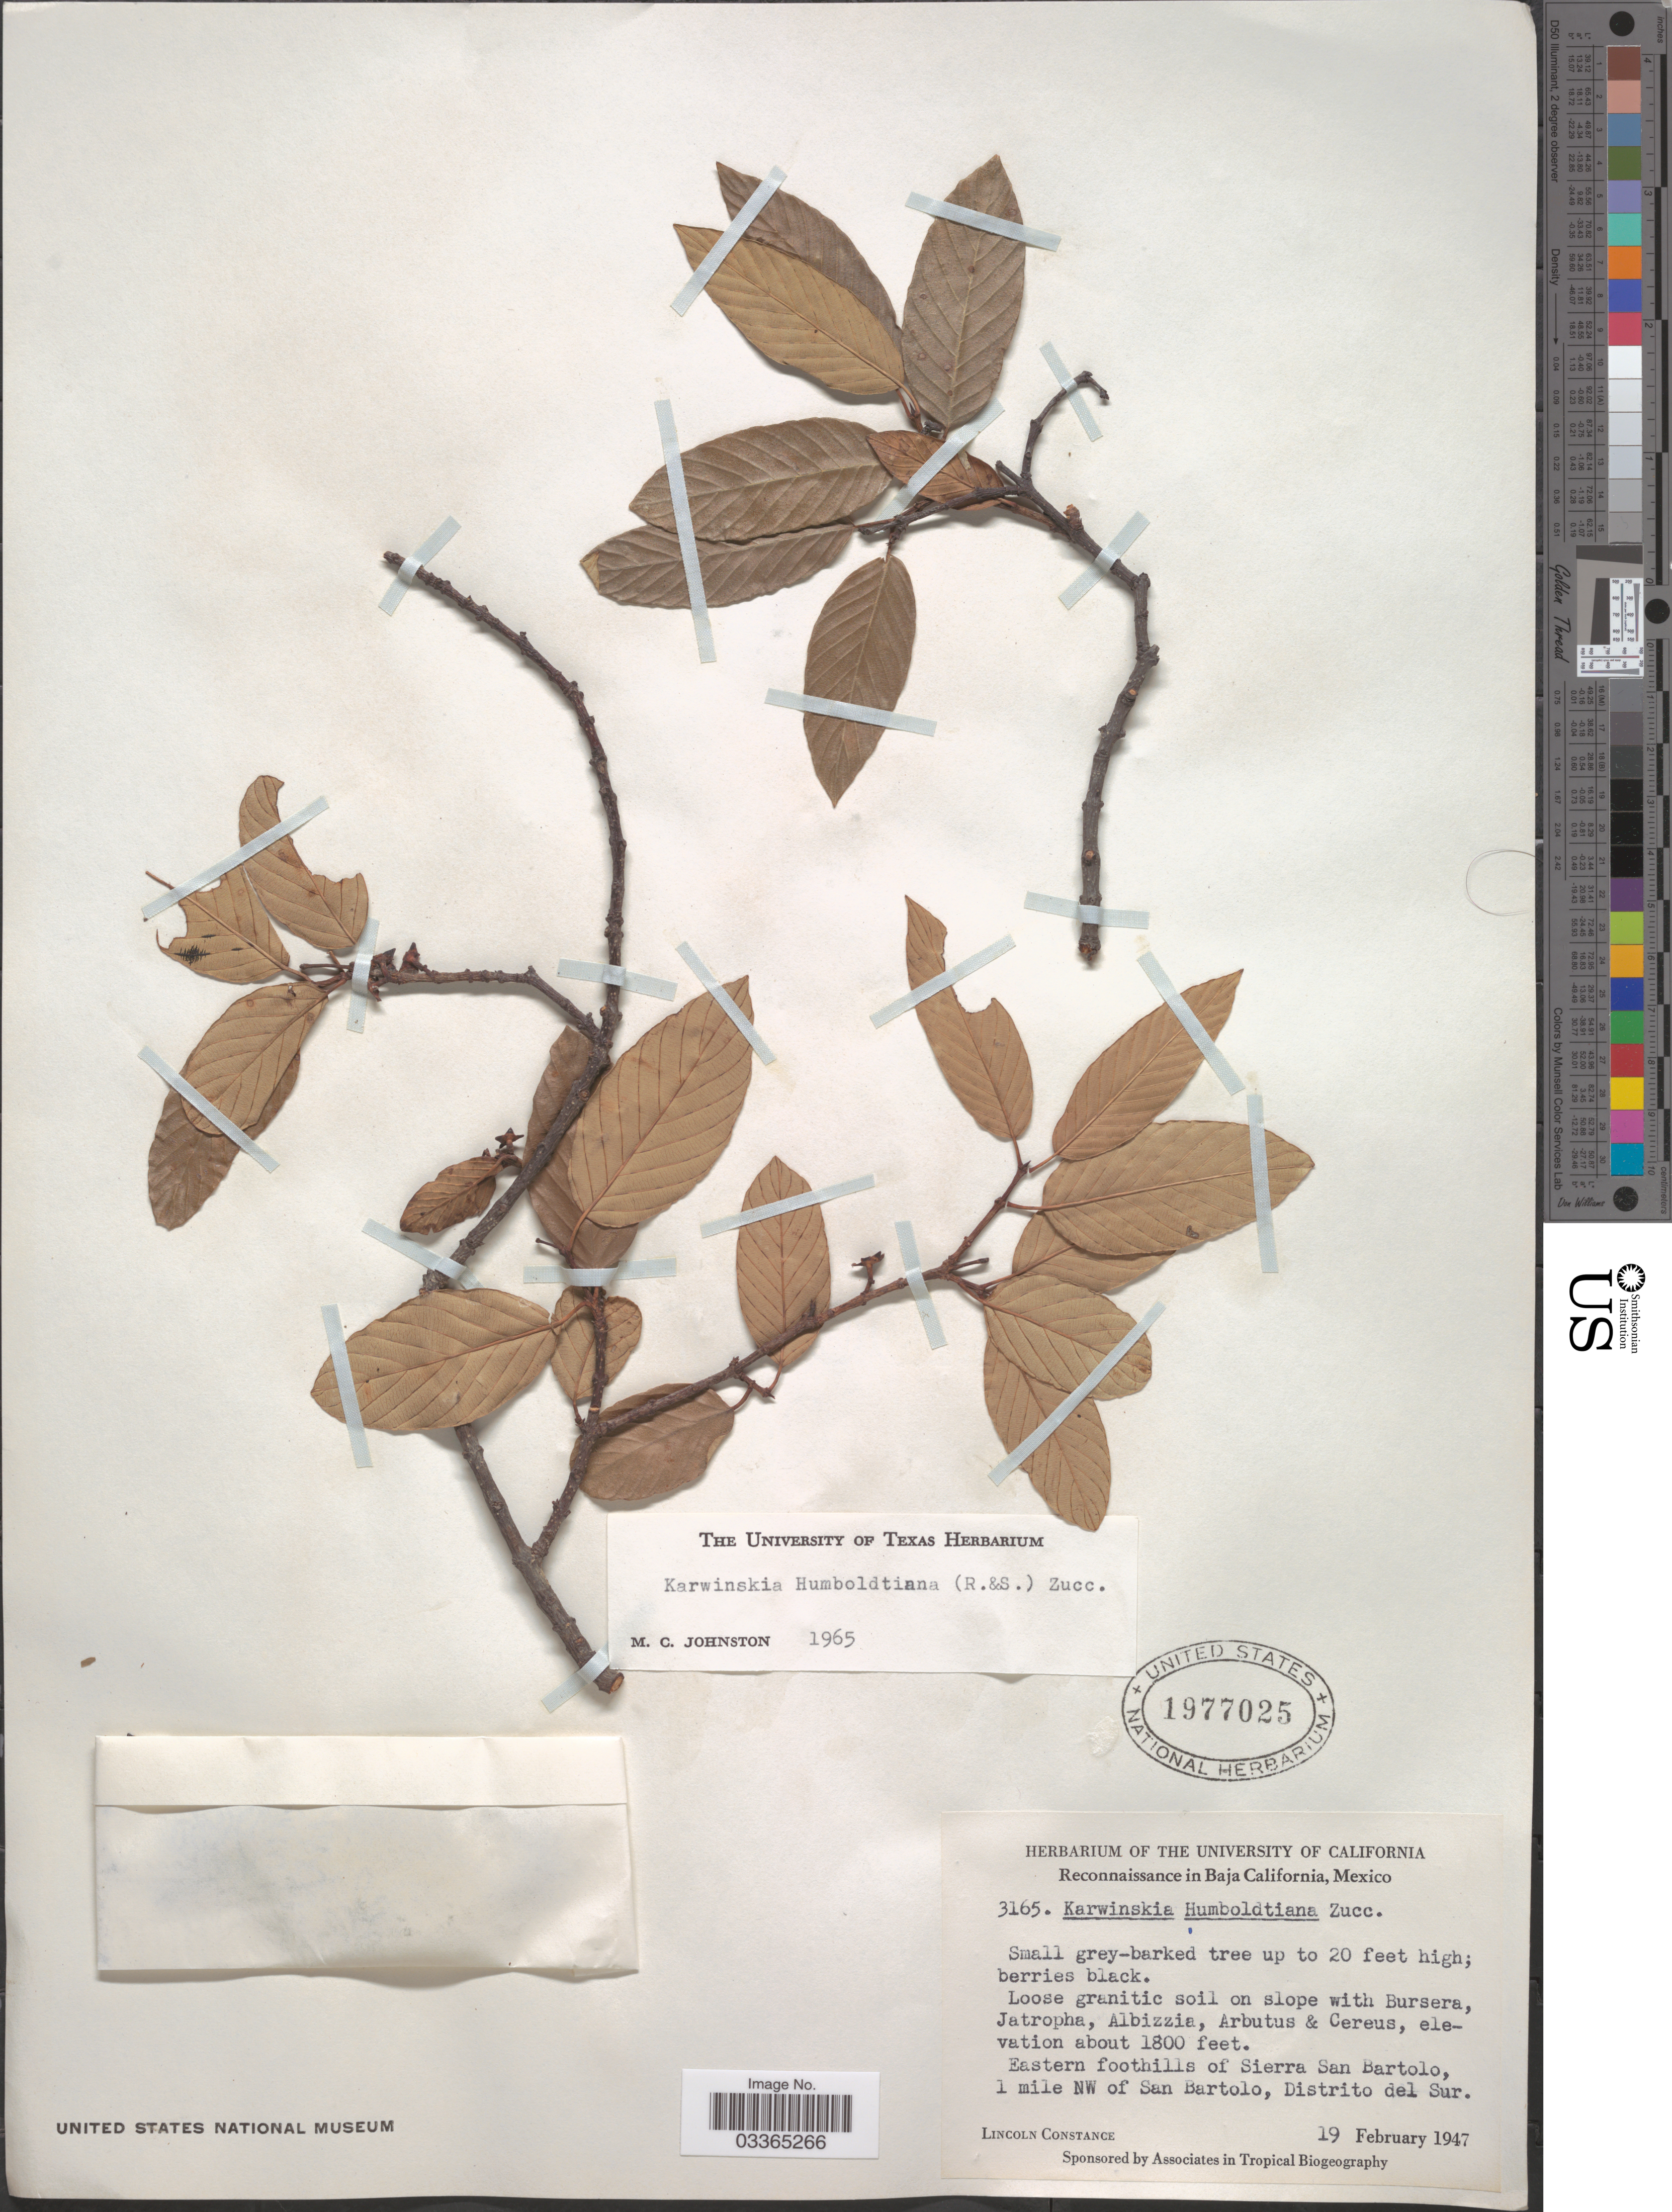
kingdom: Plantae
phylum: Tracheophyta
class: Magnoliopsida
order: Rosales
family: Rhamnaceae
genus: Karwinskia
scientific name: Karwinskia humboldtiana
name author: (Schult.) Zucc.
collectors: L. Constance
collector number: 3165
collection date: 1947-02-19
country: Mexico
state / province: Baja California Sur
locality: Eastern foothills of Sierra San Bartolo, 1 mile NW of San Bartolo, Distrito del Sur.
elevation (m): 549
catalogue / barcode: US 1977025